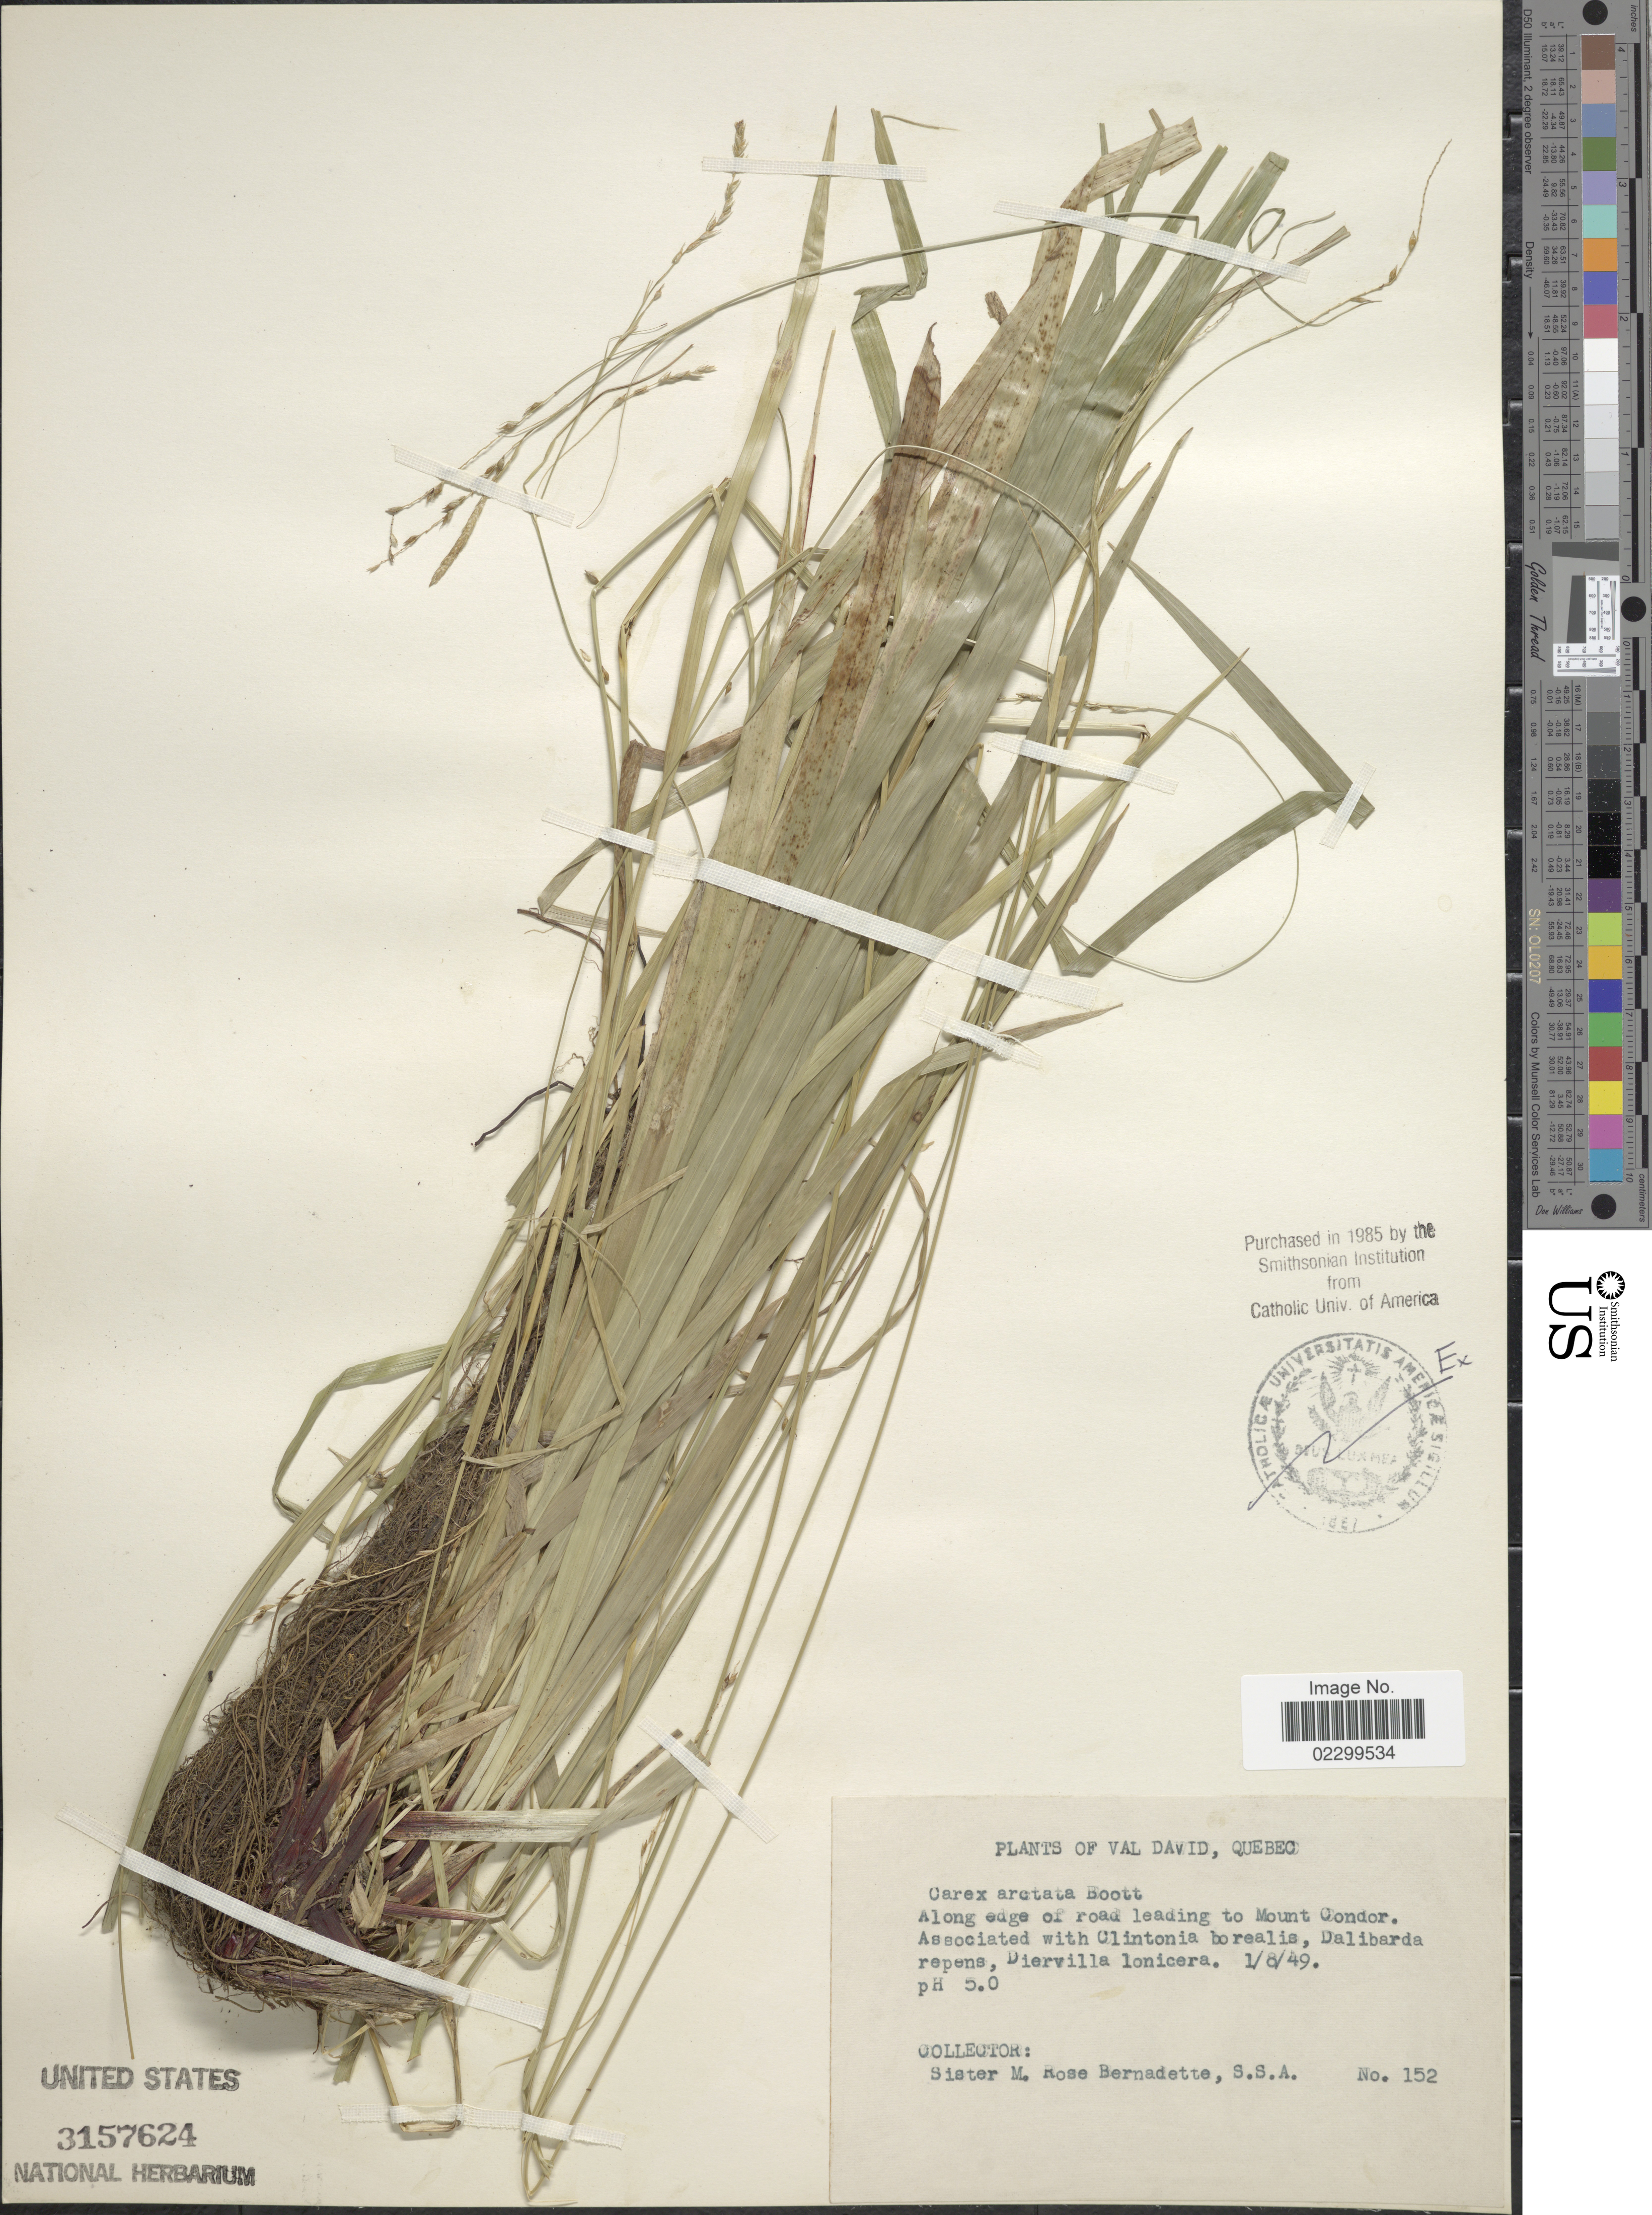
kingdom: Plantae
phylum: Tracheophyta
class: Liliopsida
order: Poales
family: Cyperaceae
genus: Carex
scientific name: Carex arctata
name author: Boott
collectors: M. Bernadette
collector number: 152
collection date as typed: Transcribed d/m/y: 1/8/49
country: Canada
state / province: Quebec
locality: Val David, along edge of road leading to Mount Condor.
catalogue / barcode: US 3157624